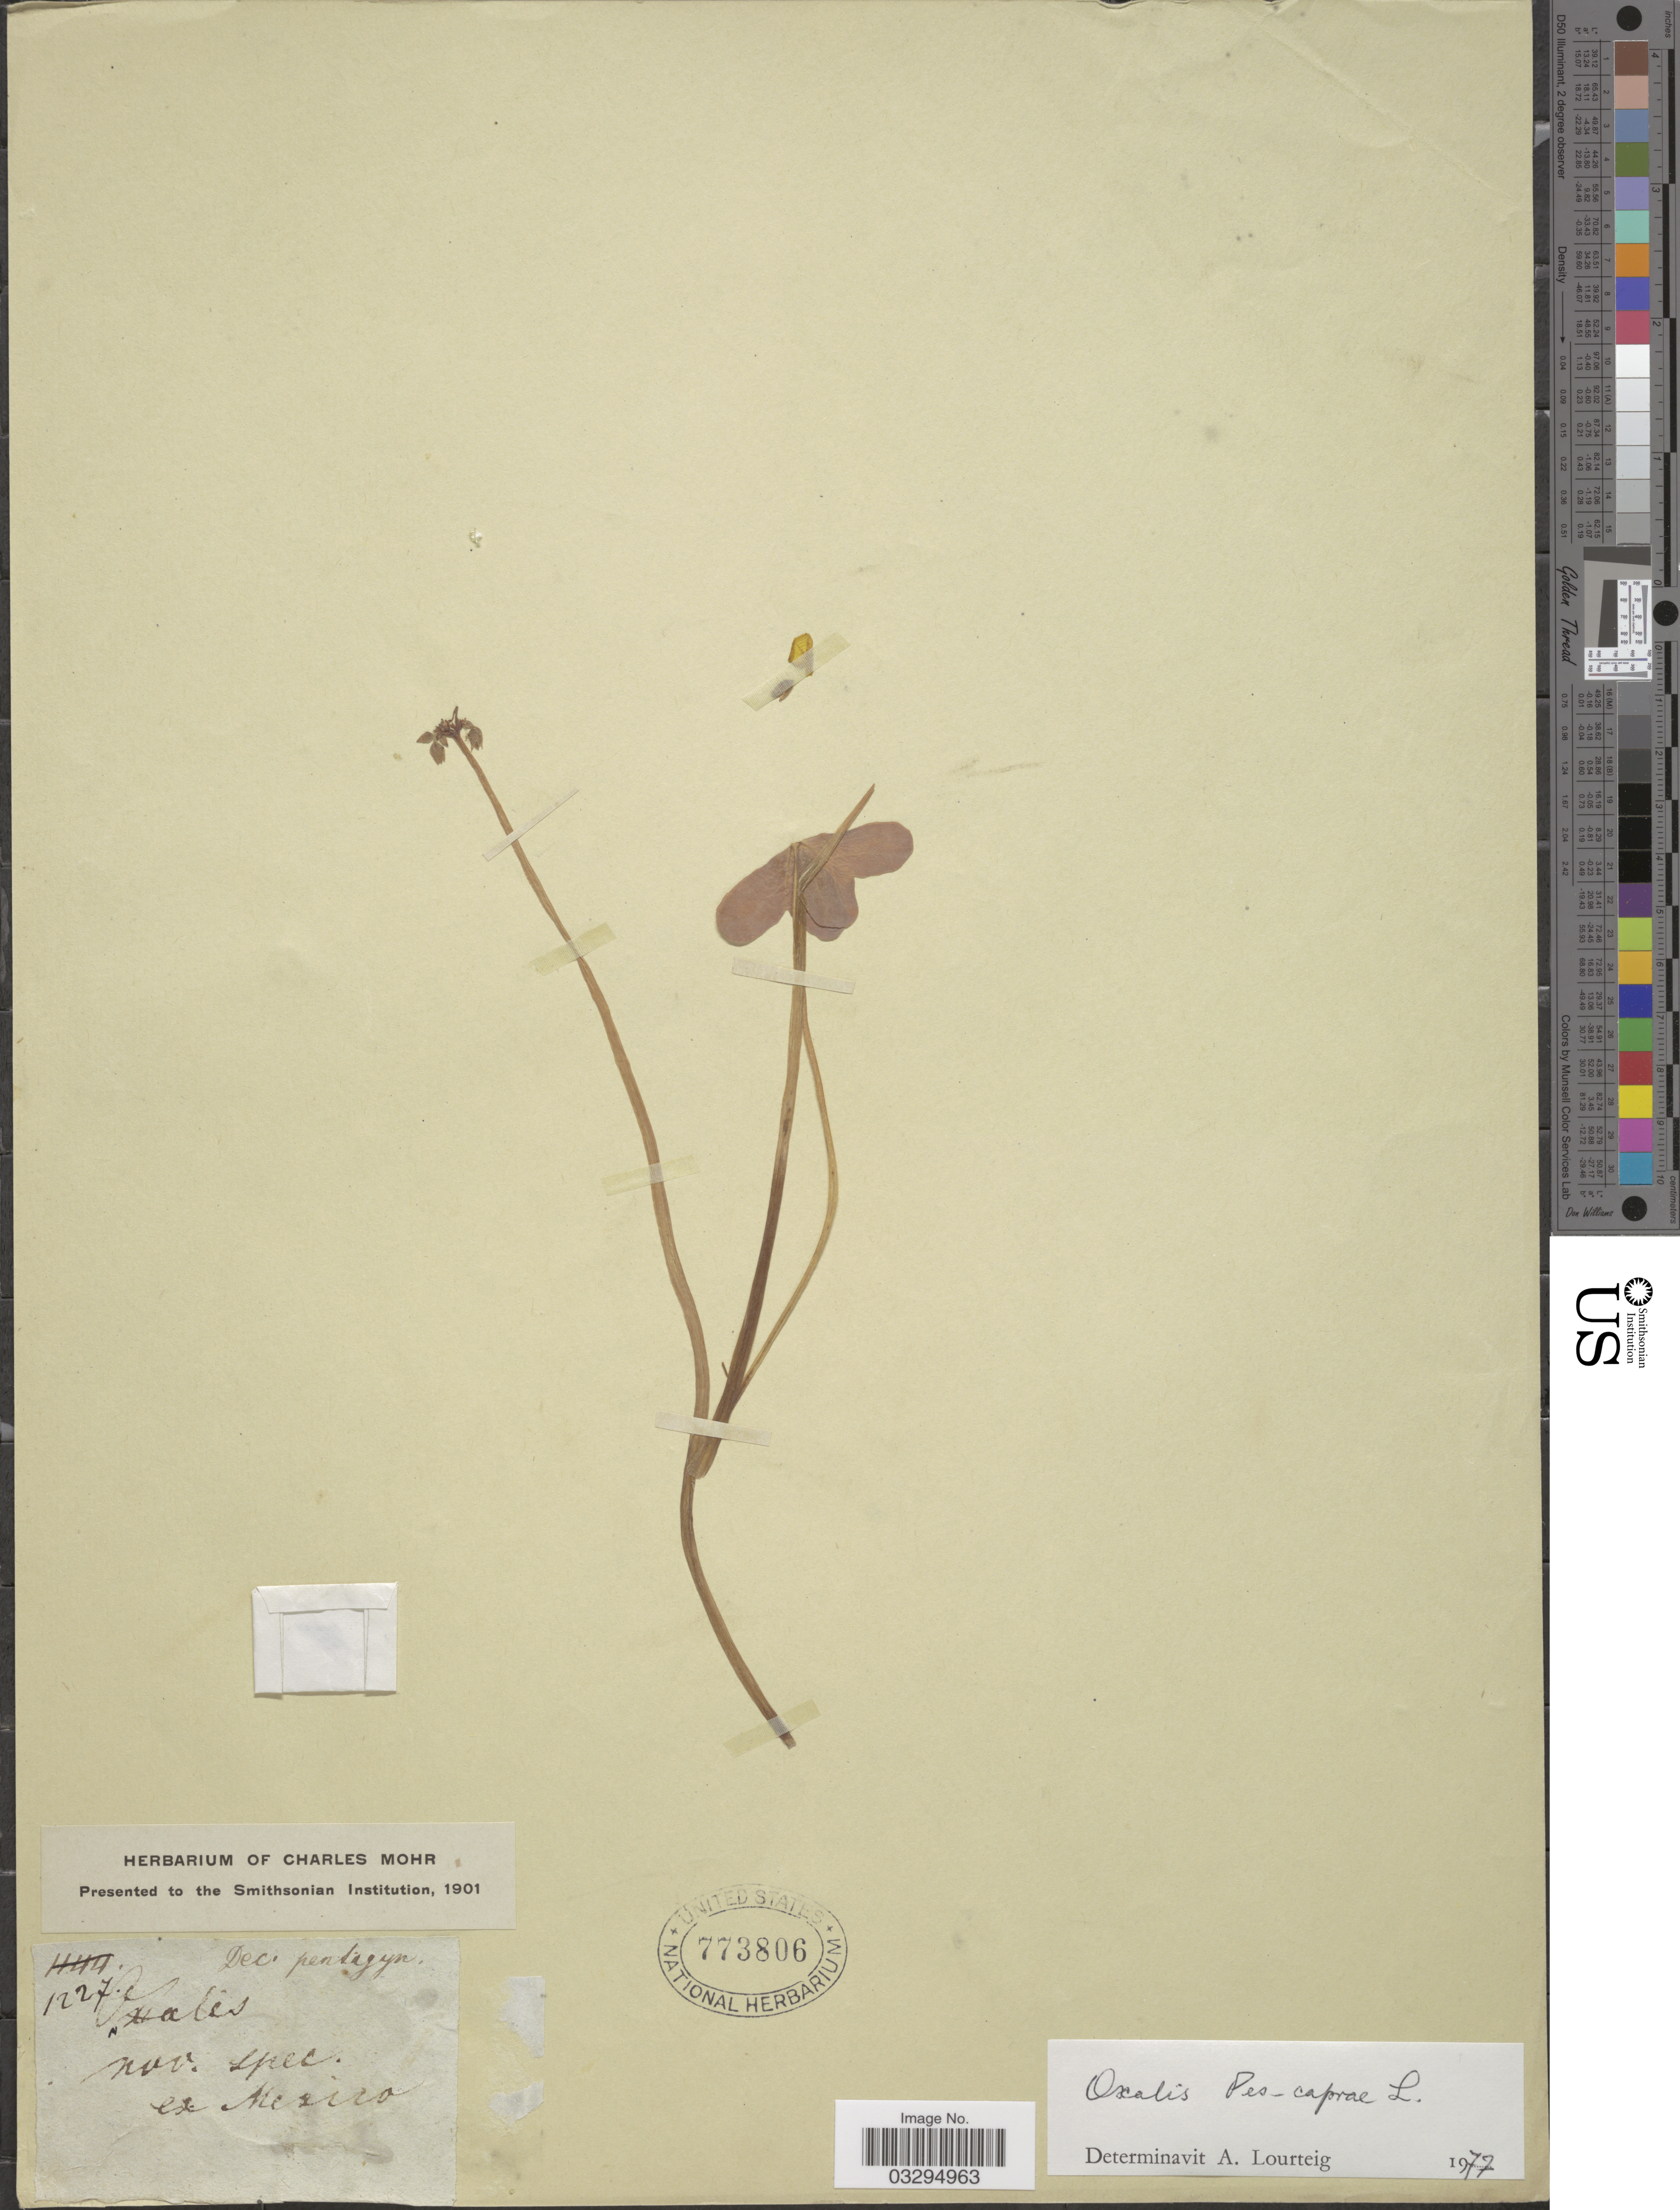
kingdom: Plantae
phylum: Tracheophyta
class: Magnoliopsida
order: Oxalidales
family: Oxalidaceae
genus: Oxalis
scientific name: Oxalis pes-caprae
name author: L.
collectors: ex herb. Charles Mohr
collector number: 1227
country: Mexico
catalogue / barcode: US 773806